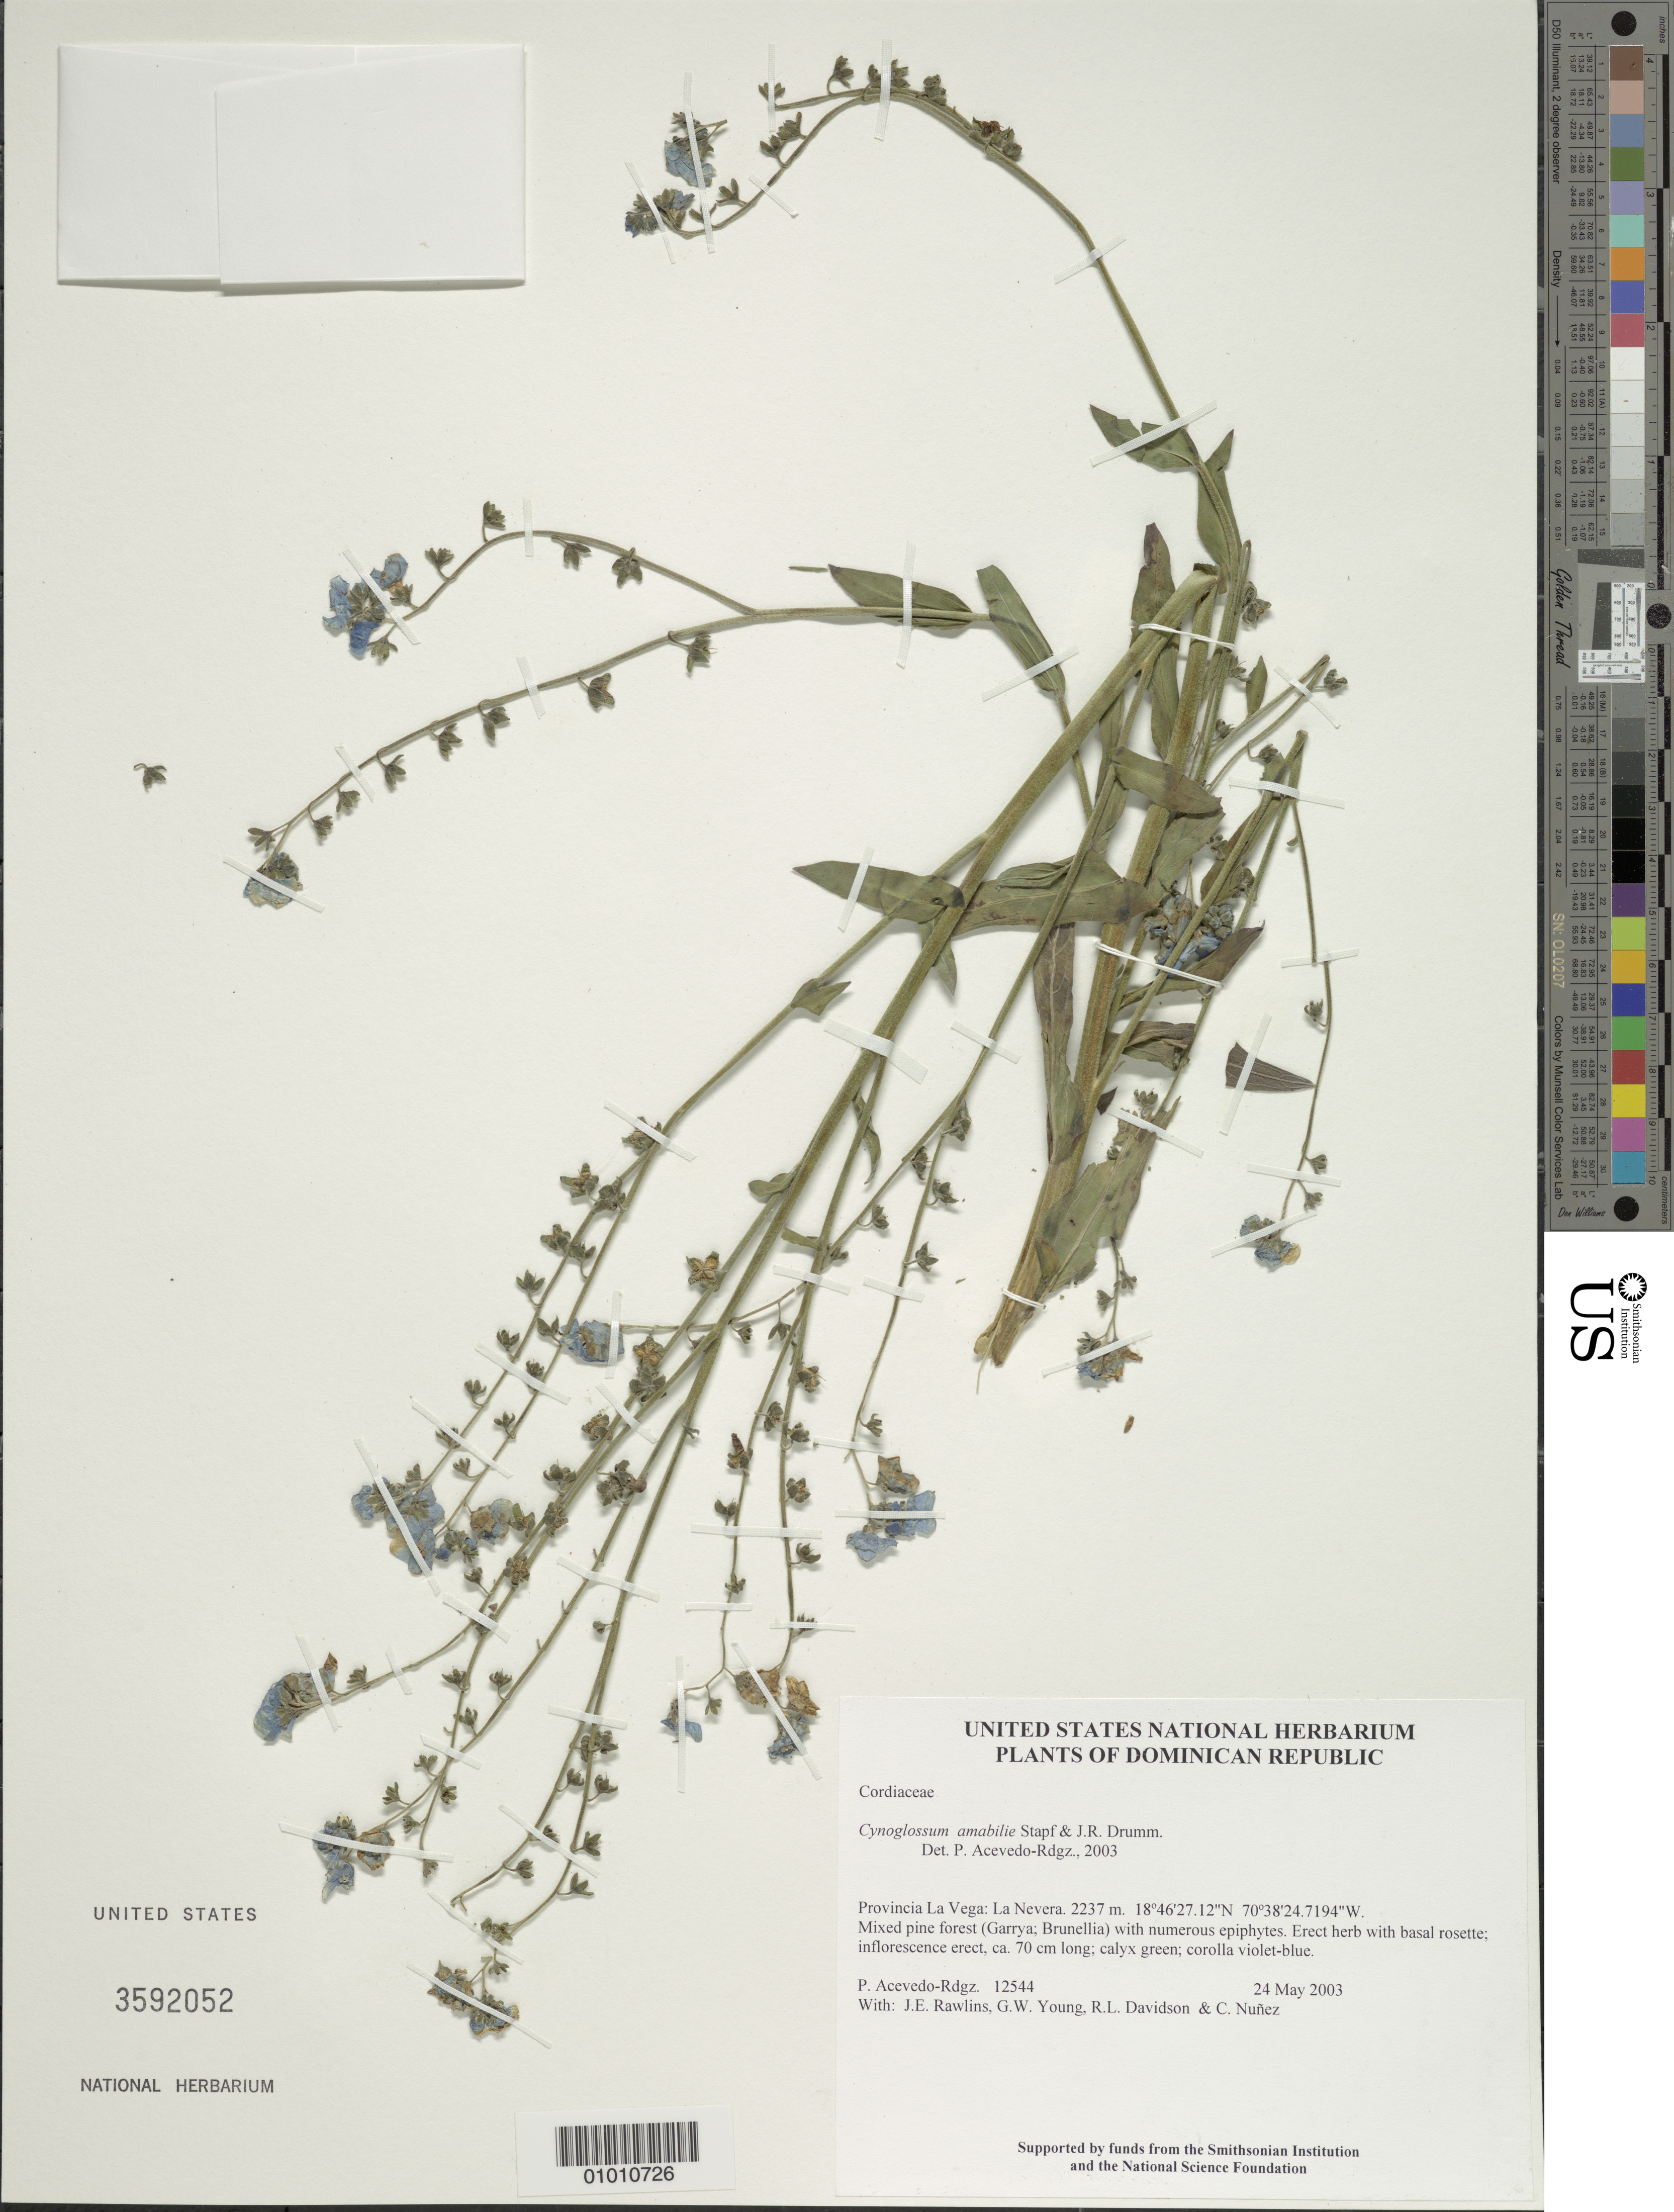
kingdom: Plantae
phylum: Tracheophyta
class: Magnoliopsida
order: Boraginales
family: Boraginaceae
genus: Cynoglossum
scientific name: Cynoglossum amabile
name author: Stapf & J.R. Drumm.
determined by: Acevedo-Rodríguez, P., (BOT), Smithsonian Institution - National Museum of Natural History (UNITED STATES)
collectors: P. Acevedo-Rodr., J. Rawlins, G. Young, R. Davidson & C. Nunez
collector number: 12544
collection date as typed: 24 May 2003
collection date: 2003-05-24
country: Dominican Republic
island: Hispaniola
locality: Provincia La Vega: La Nevera.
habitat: Mixed pine forest (Garrya; Brunellia) with numerous epiphytes.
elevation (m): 2237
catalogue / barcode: US 3592052